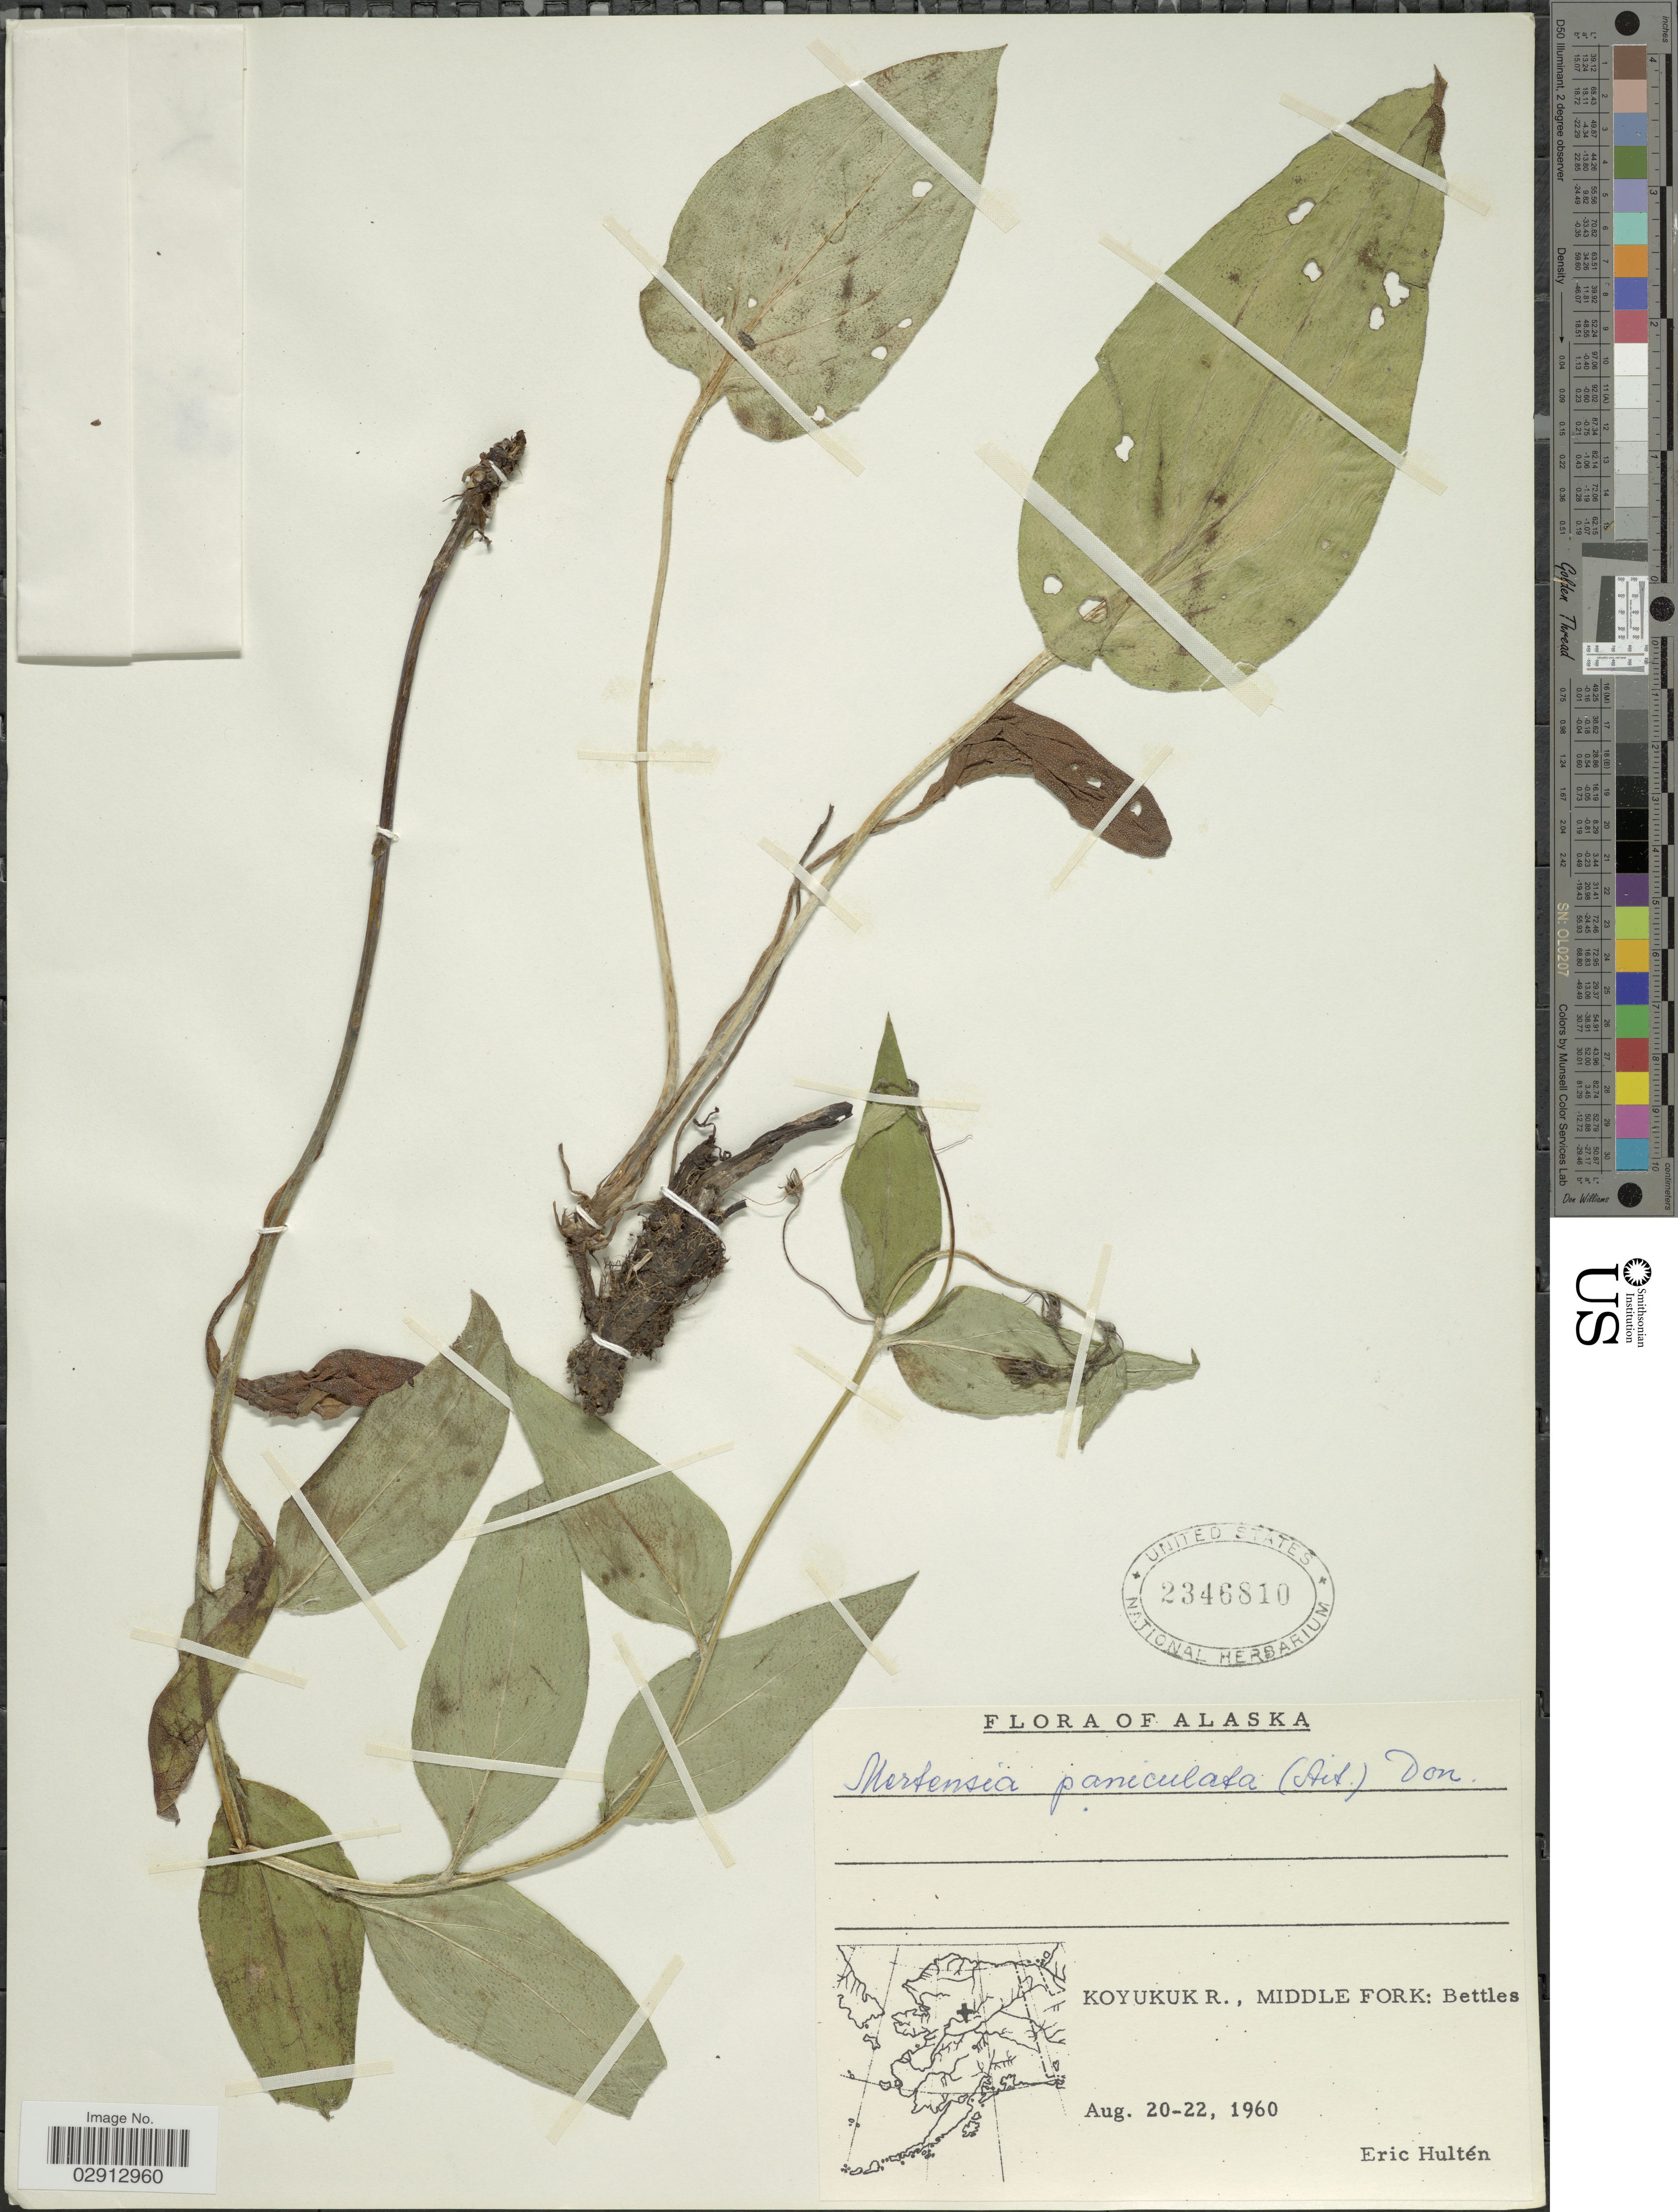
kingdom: Plantae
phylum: Tracheophyta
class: Magnoliopsida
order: Boraginales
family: Boraginaceae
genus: Mertensia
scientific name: Mertensia paniculata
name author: (Aiton) G. Don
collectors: E. G. Hultén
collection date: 1960-08-20/1960-08-22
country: United States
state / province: Alaska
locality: Koyukuk R., Middle Fork: Bettles.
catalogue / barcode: US 2346810